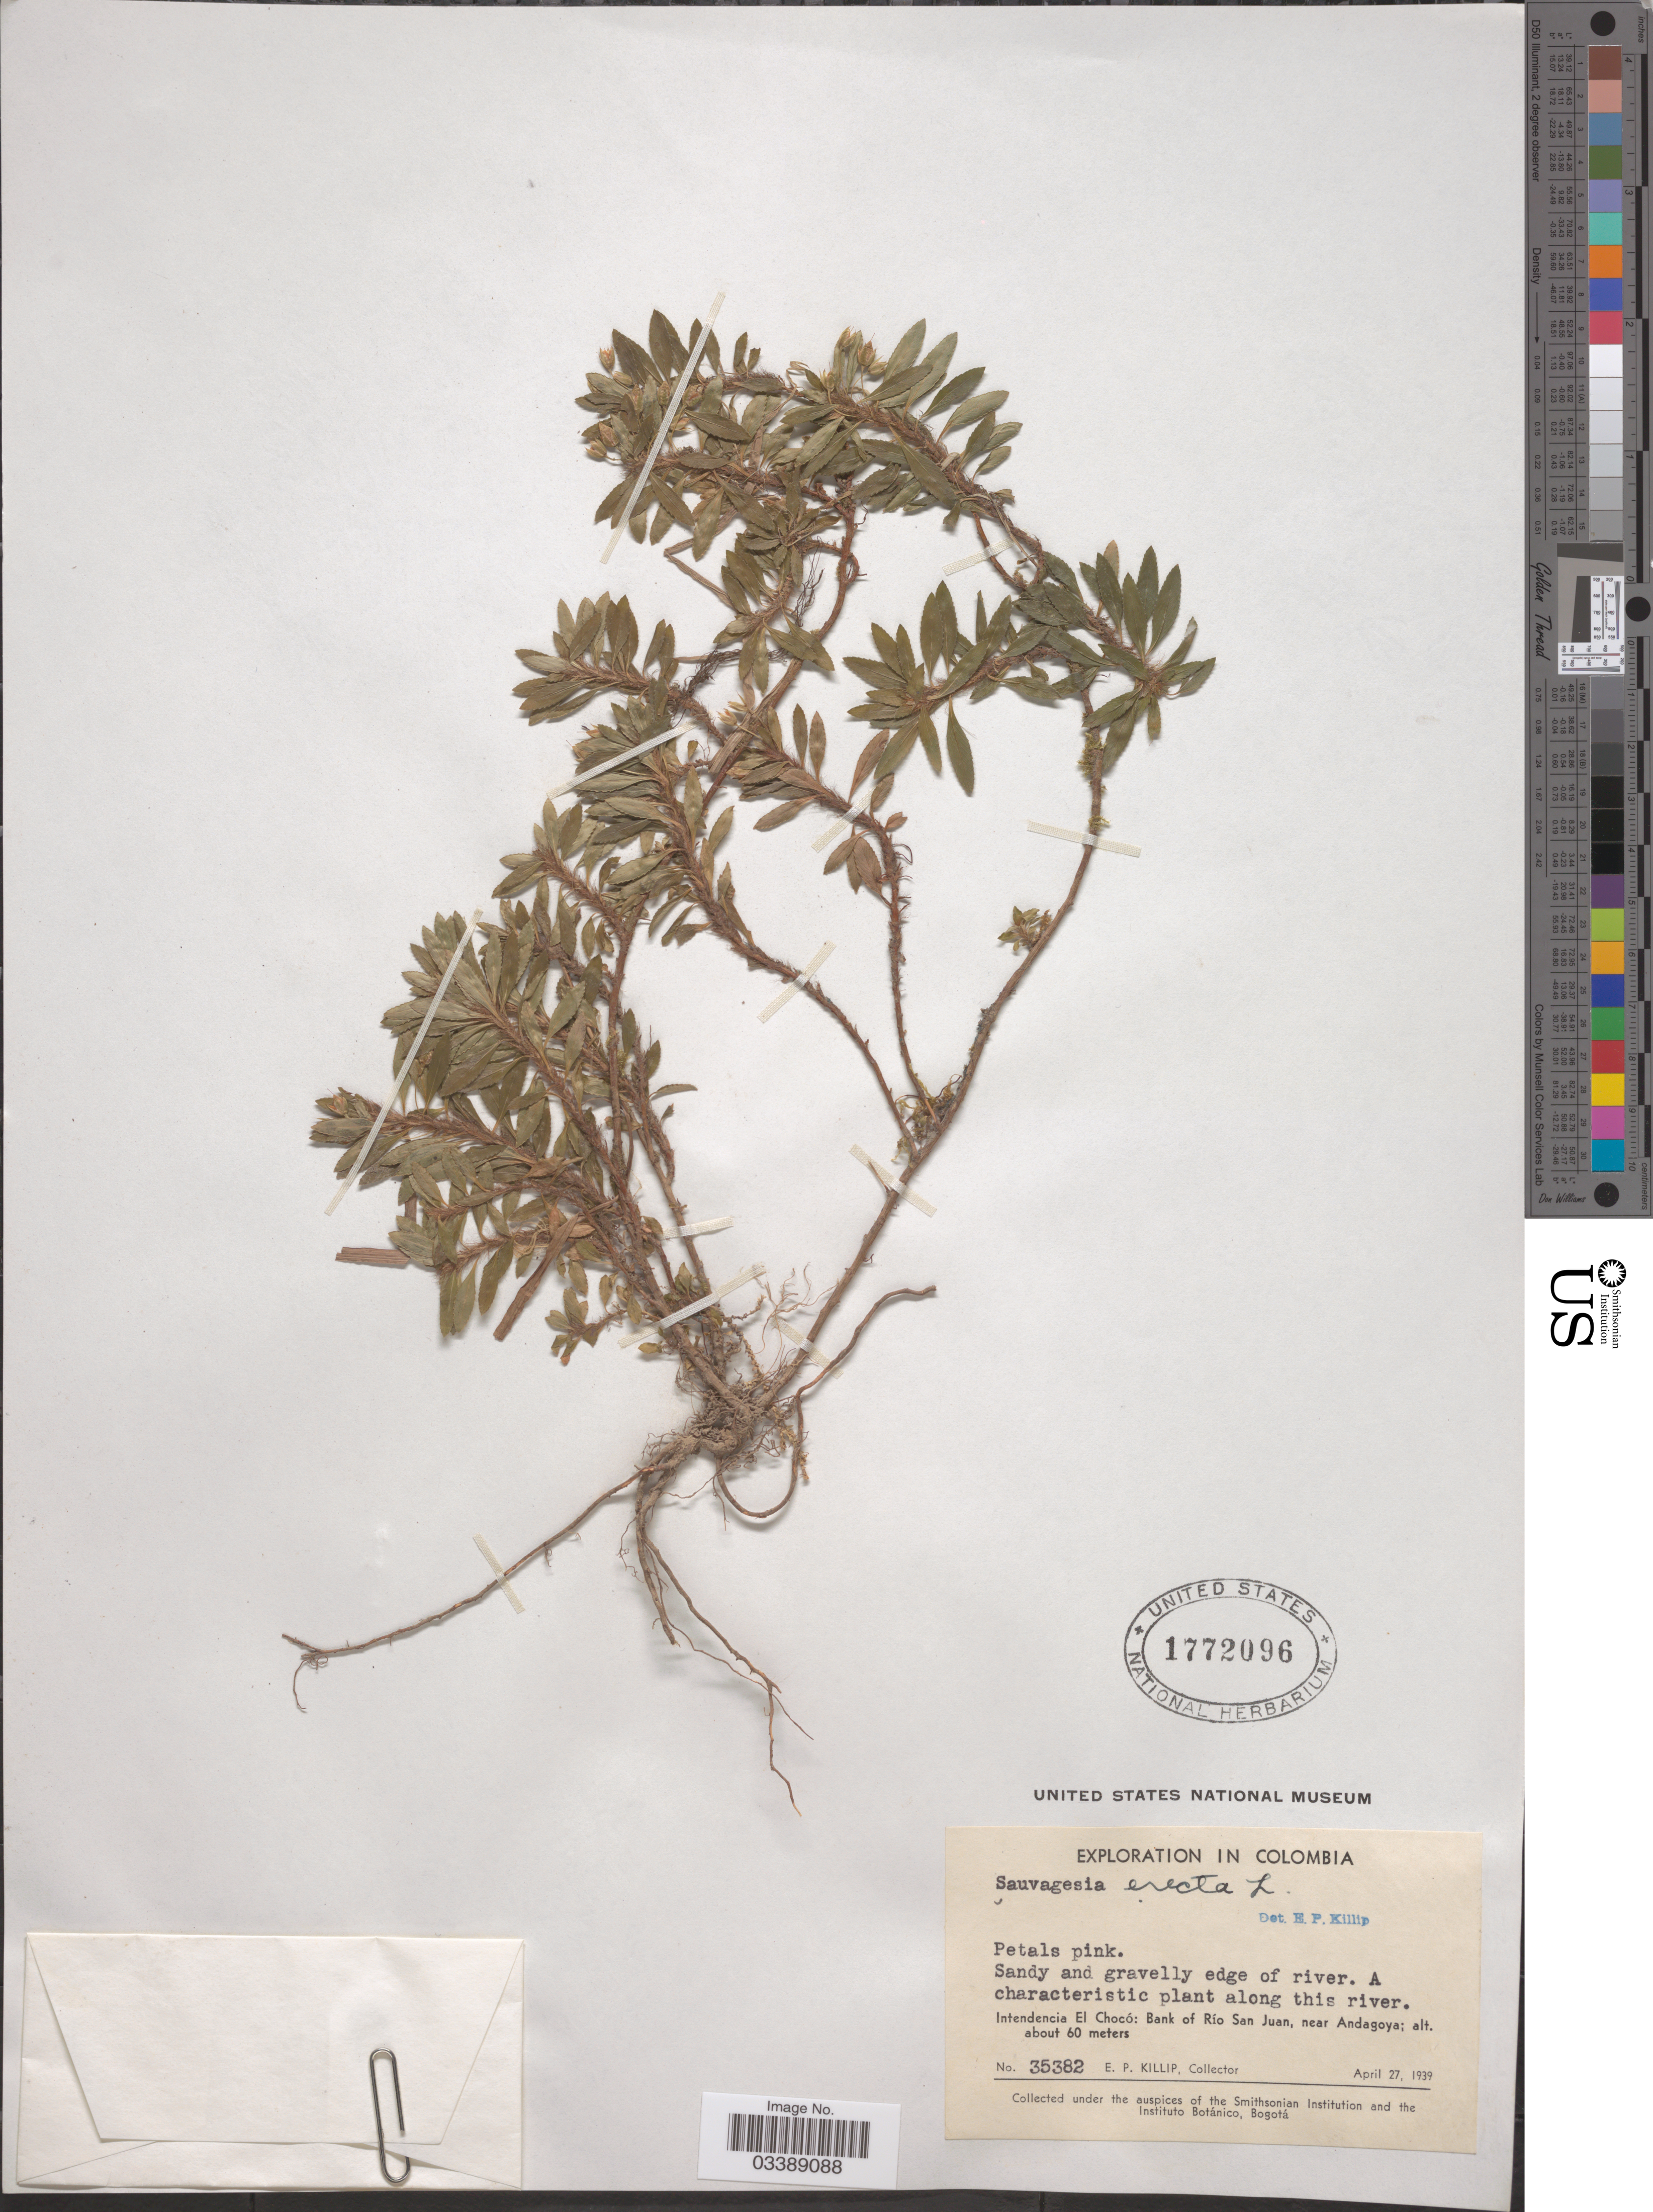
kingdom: Plantae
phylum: Tracheophyta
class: Magnoliopsida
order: Malpighiales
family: Ochnaceae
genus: Sauvagesia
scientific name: Sauvagesia erecta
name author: L.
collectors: E. P. Killip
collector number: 35382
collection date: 1939-04-27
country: Colombia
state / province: Chocó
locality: Intendencia El Chocó: Bank of Río San Juan, near Andagoya.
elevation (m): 60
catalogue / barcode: US 1772096